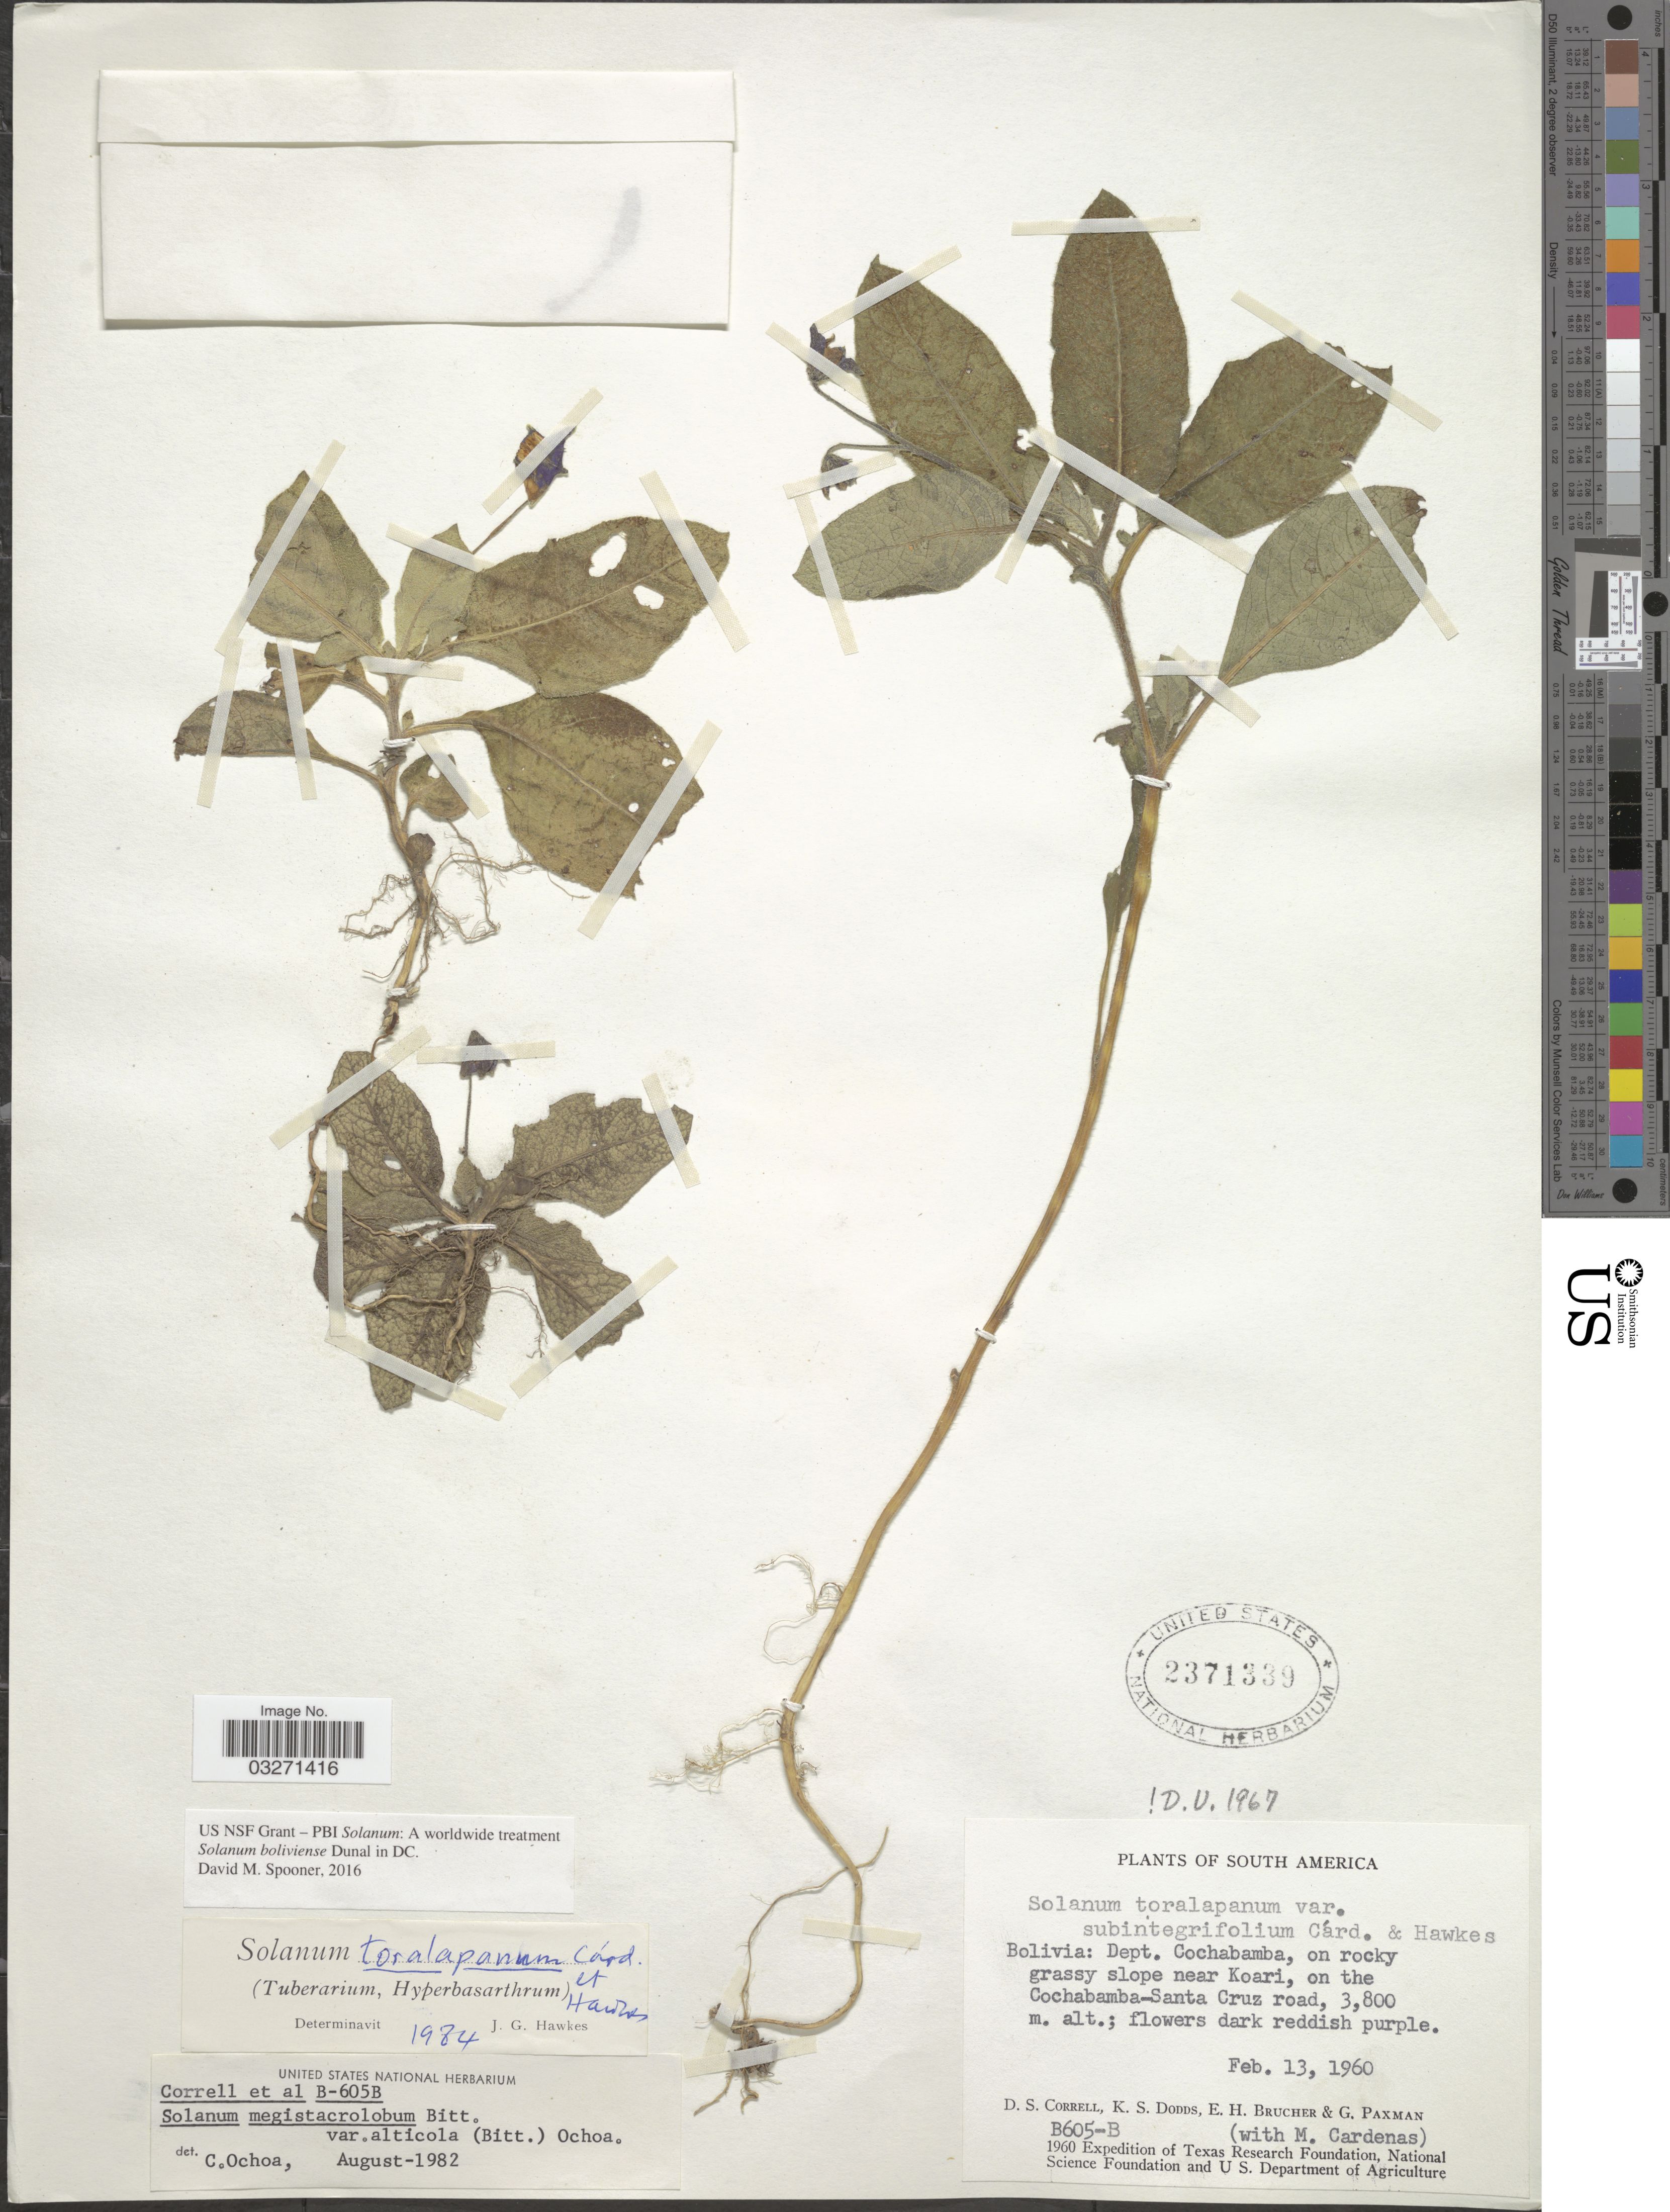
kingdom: Plantae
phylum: Tracheophyta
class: Magnoliopsida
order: Solanales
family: Solanaceae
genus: Solanum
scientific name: Solanum boliviense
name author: Dunal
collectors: D. S. Correll, K. Dodds, E. Brucher, G. Paxman & M. Cárdenas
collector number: B605-B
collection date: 1960-02-13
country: Bolivia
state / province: Cochabamba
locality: Dept. Cochabamba, on rocky grassy slope near Koari, on the Cochabamba-Santa Cruz road.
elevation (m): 3800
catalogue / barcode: US 2371339